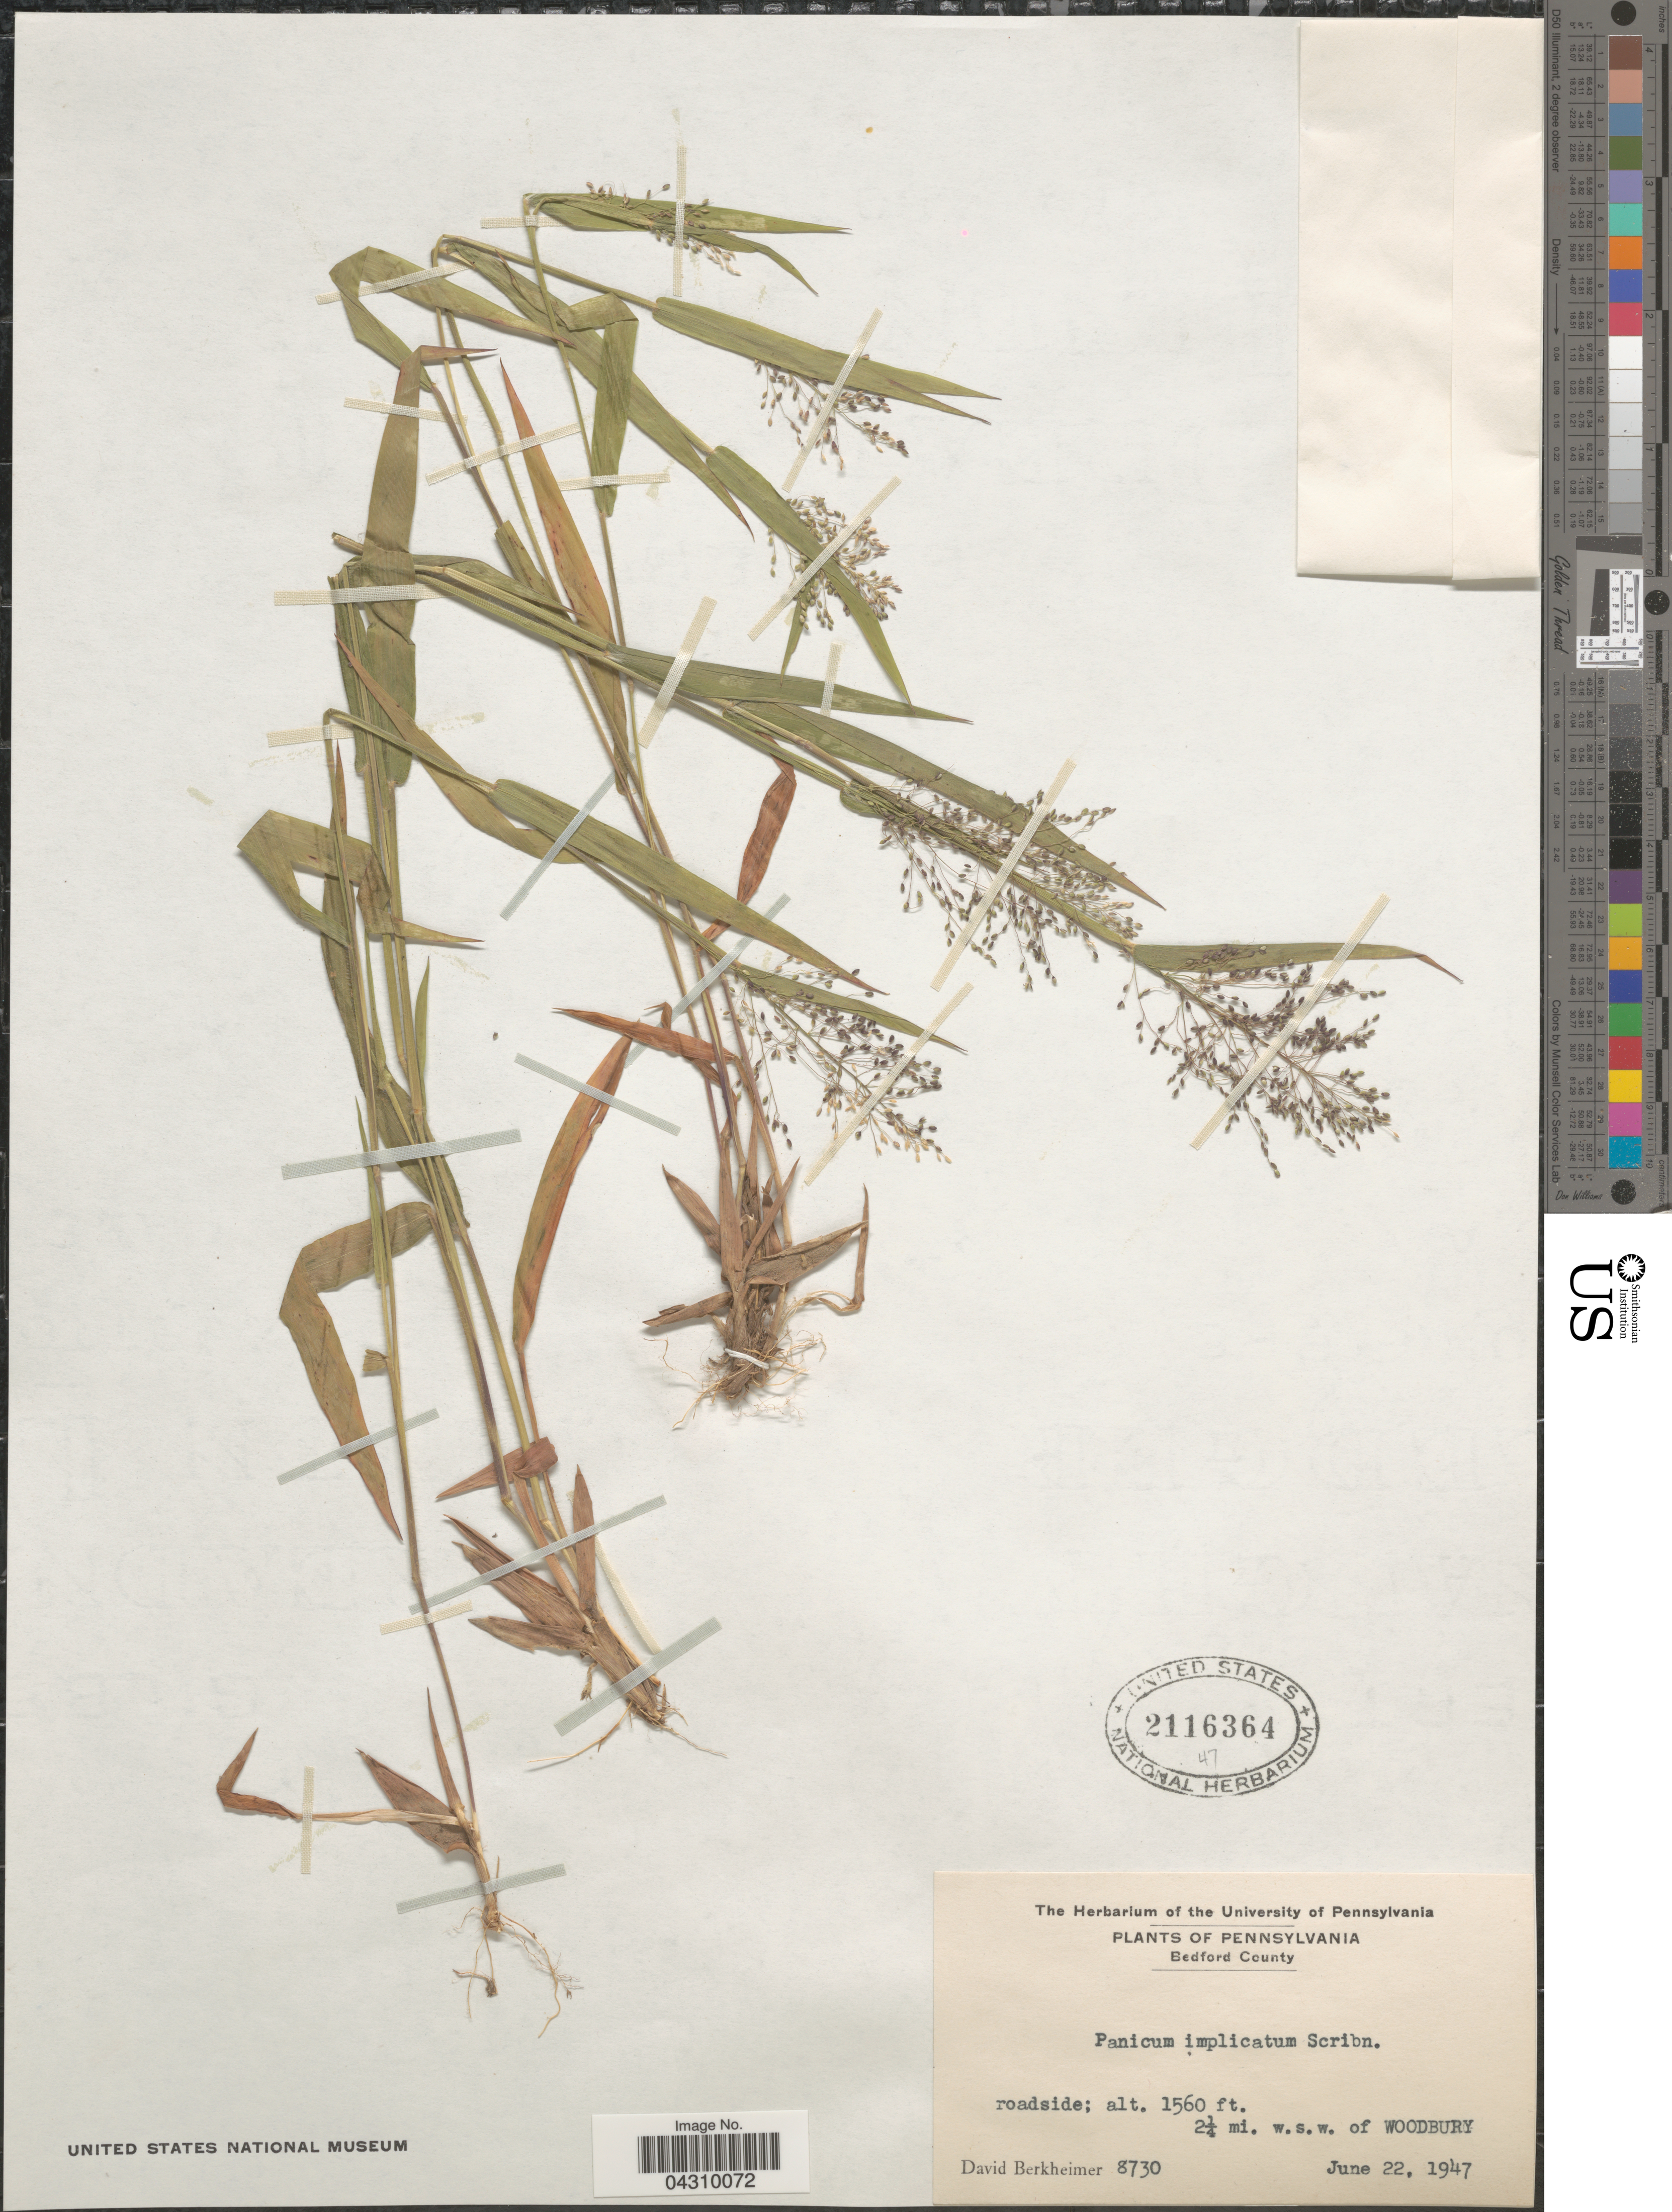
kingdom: Plantae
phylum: Tracheophyta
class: Liliopsida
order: Poales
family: Poaceae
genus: Dichanthelium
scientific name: Dichanthelium acuminatum var. acuminatum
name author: (Sw.) Gould & C.A. Clark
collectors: D. Berkheimer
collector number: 8730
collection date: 1947-06-22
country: United States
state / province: Pennsylvania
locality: Bedford County. Roadside. 2¼ mi. w. s. w. of Woodbury.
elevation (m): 475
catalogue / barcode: US 2116364